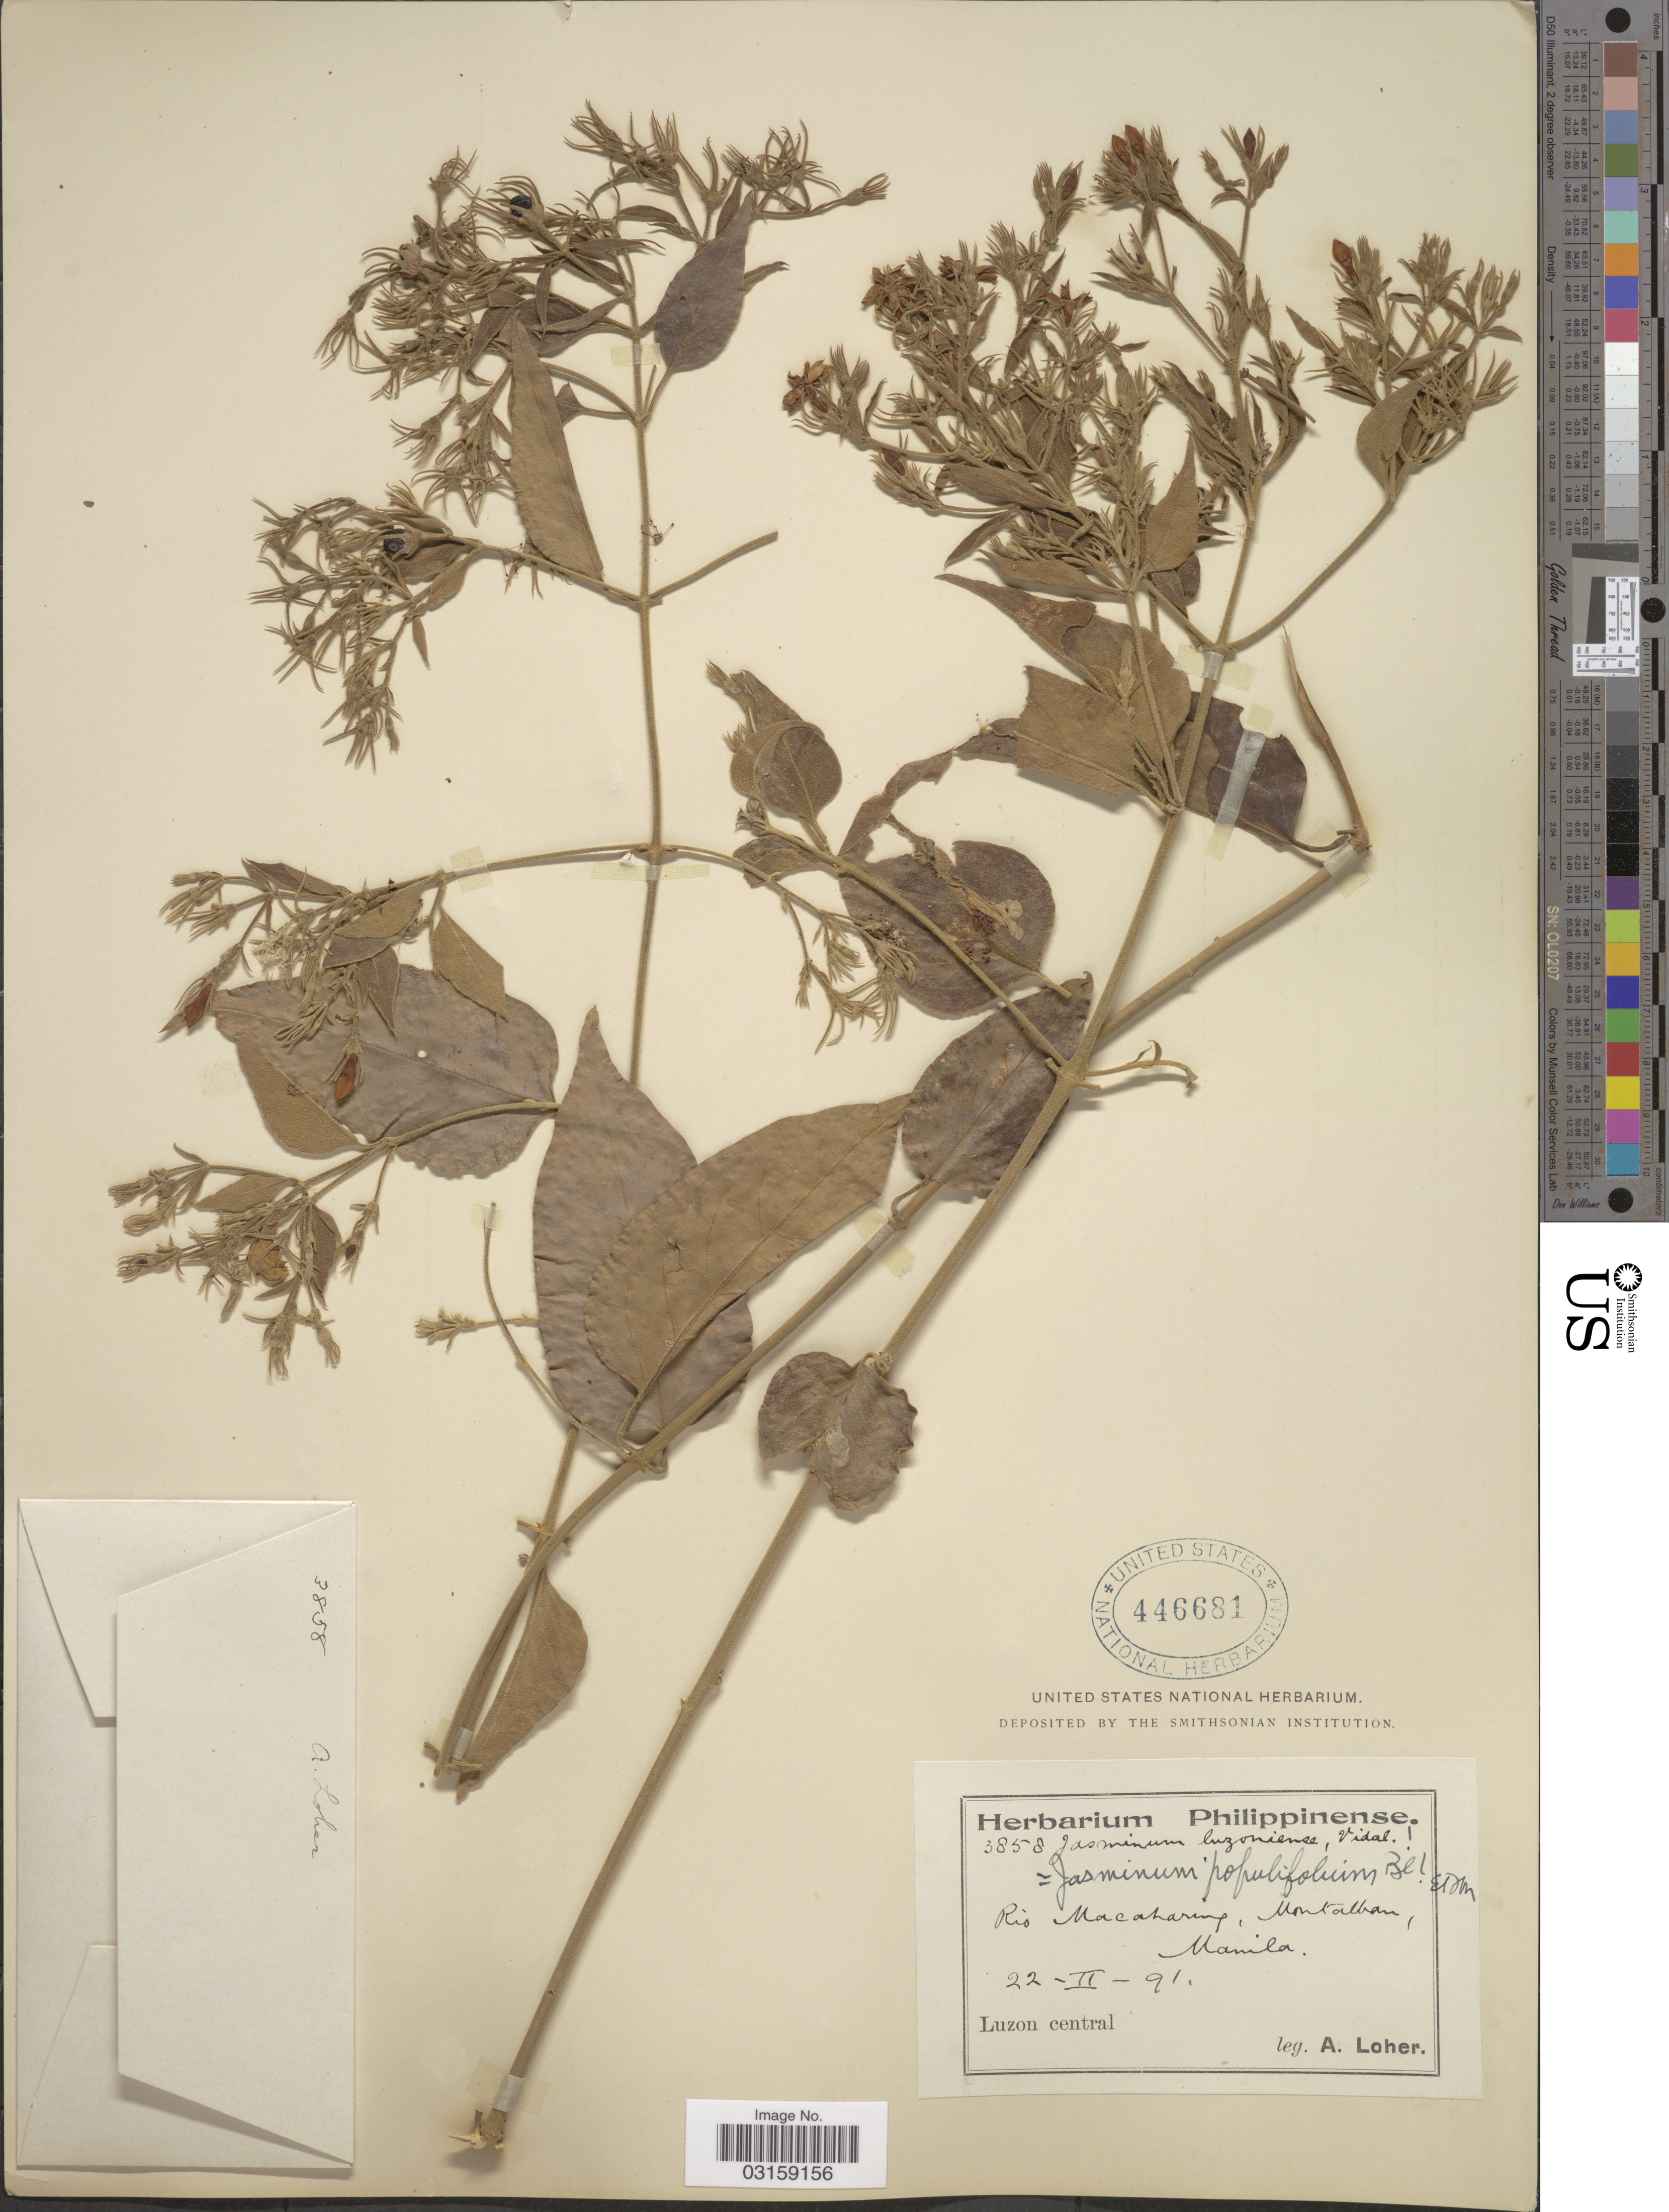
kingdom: Plantae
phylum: Tracheophyta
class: Magnoliopsida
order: Lamiales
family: Oleaceae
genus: Jasminum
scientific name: Jasminum populifolium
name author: Blume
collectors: A. Loher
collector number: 3858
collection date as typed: Transcribed d/m/y: 22/2/91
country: Philippines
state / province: Central Luzon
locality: Rio Macaharing. Montalban, Manila. Luzon central.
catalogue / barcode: US 446681